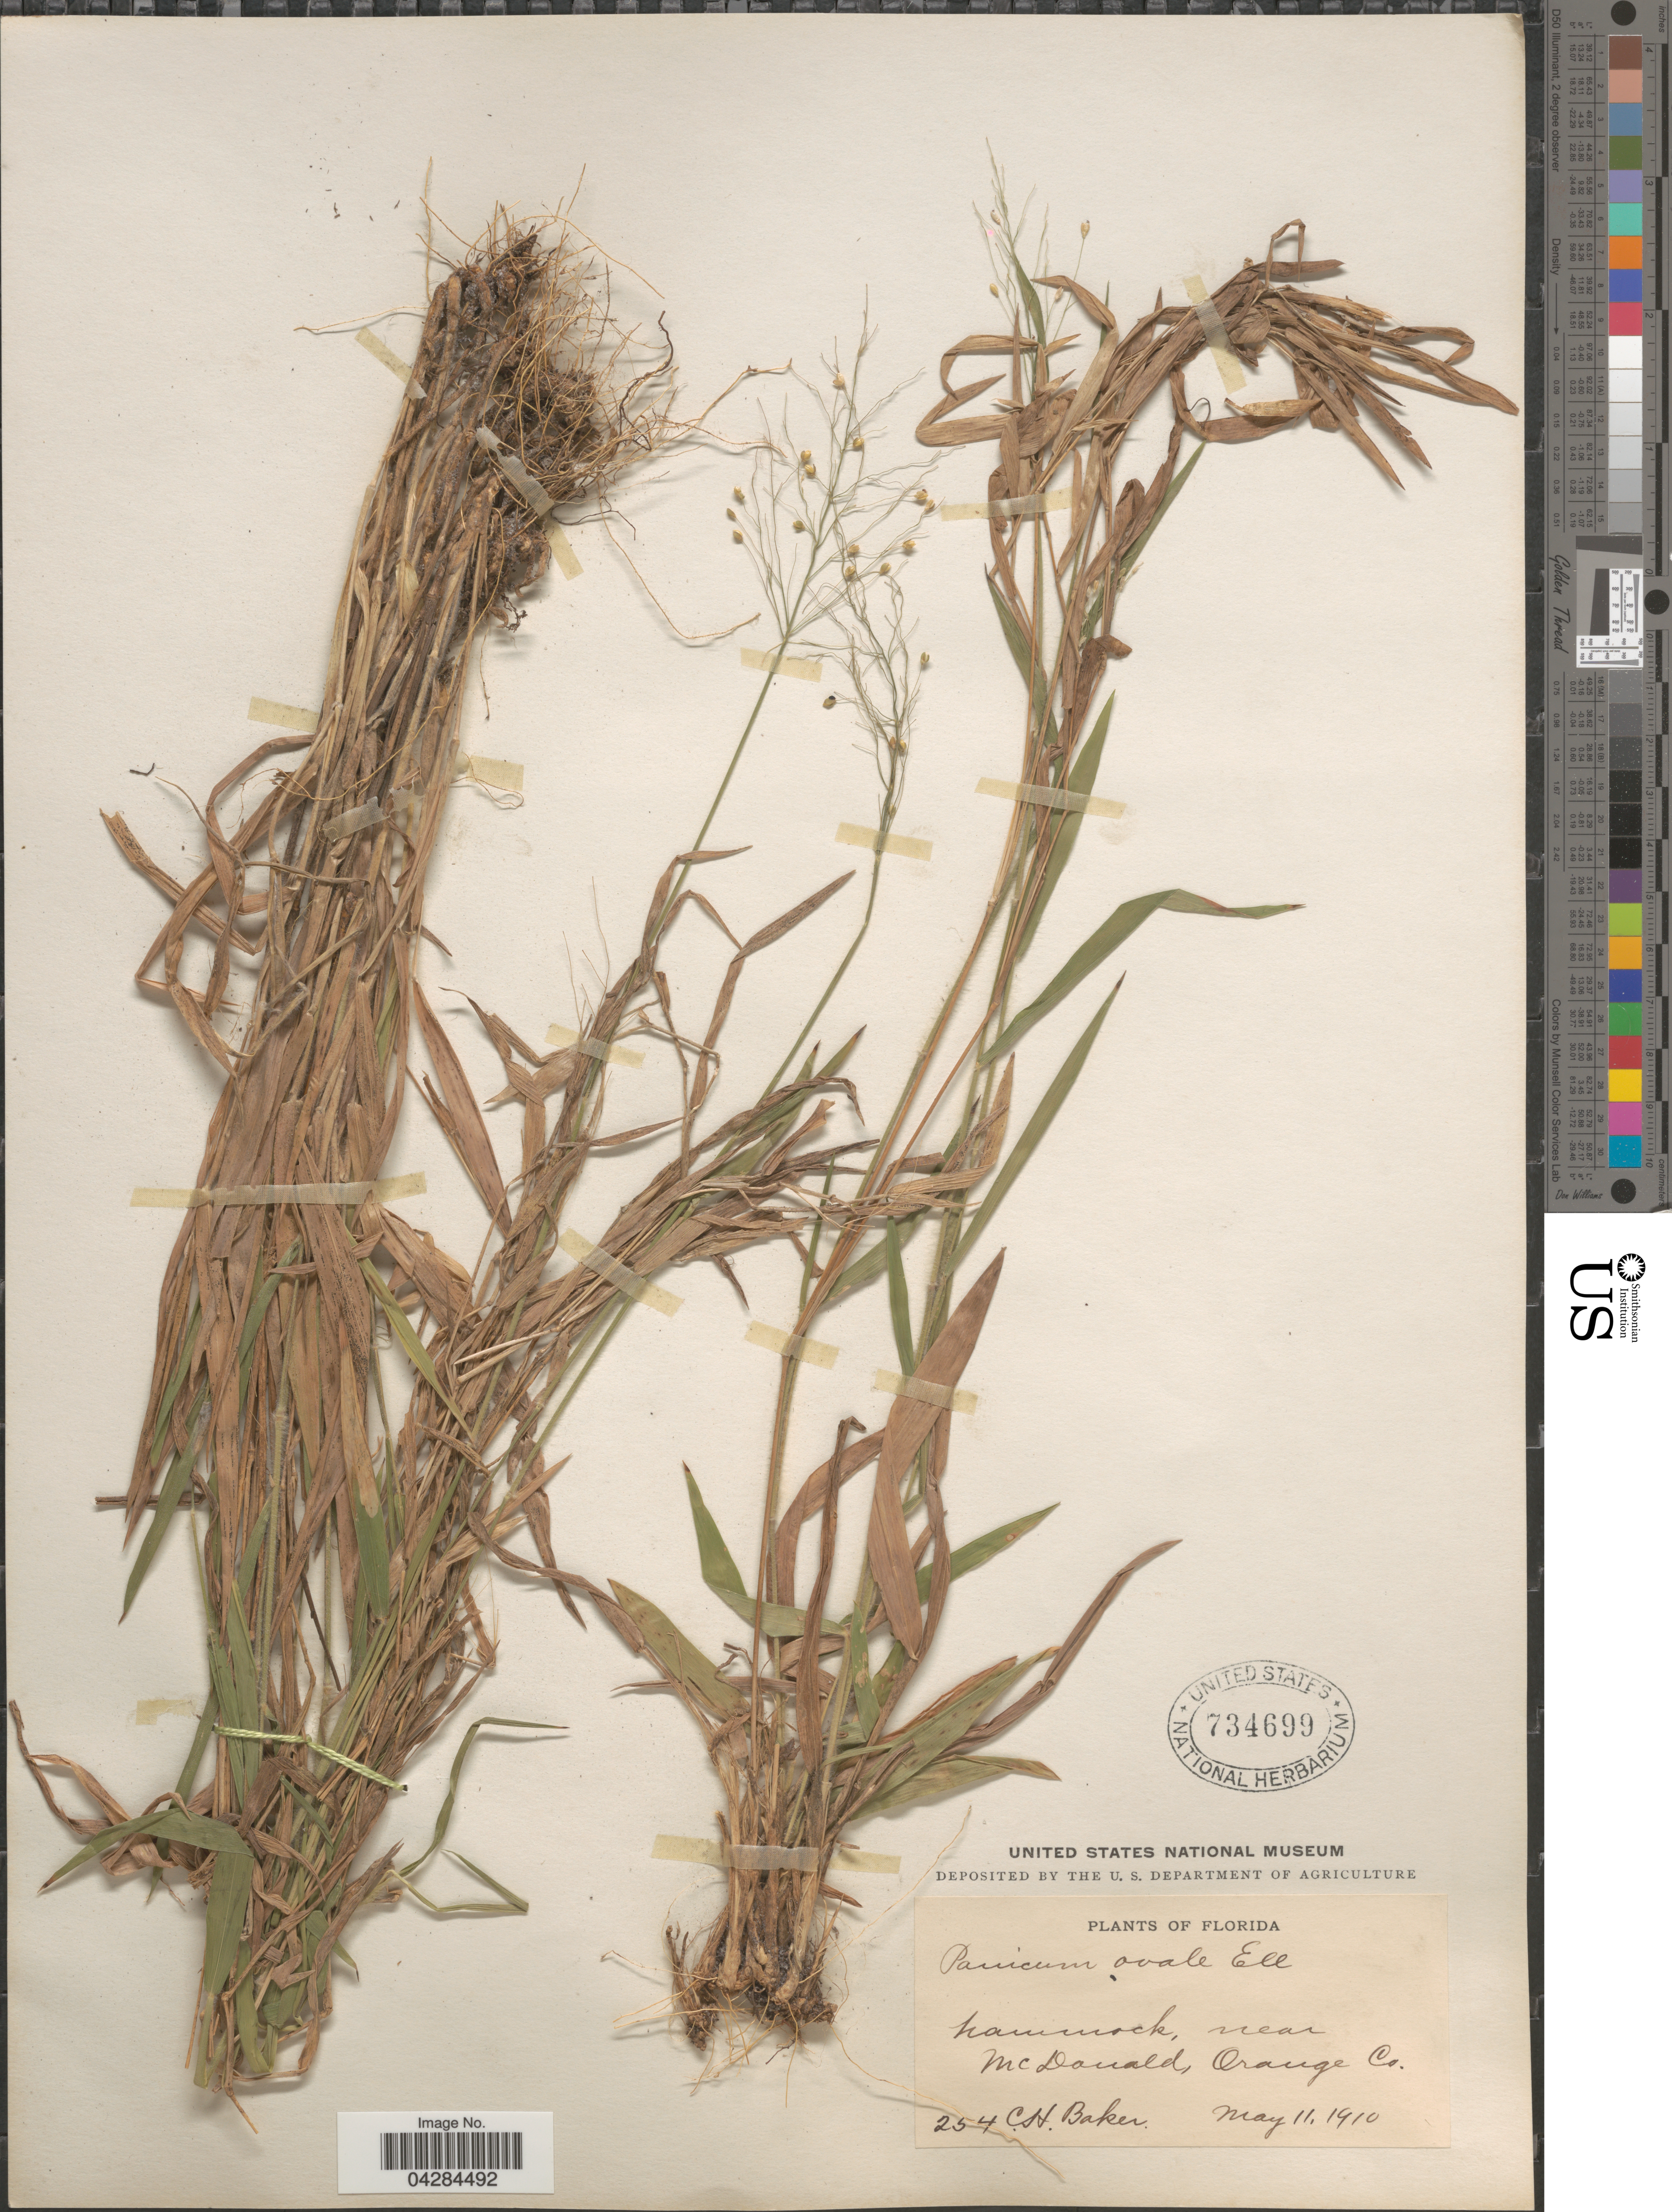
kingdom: Plantae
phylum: Tracheophyta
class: Liliopsida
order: Poales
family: Poaceae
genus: Dichanthelium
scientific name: Dichanthelium ovale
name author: (Elliott) Gould & C.A. Clark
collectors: C. H. Baker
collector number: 254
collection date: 1910-05-11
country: United States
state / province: Florida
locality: Hammock, near McDonald Orange Co.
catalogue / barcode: US 734699